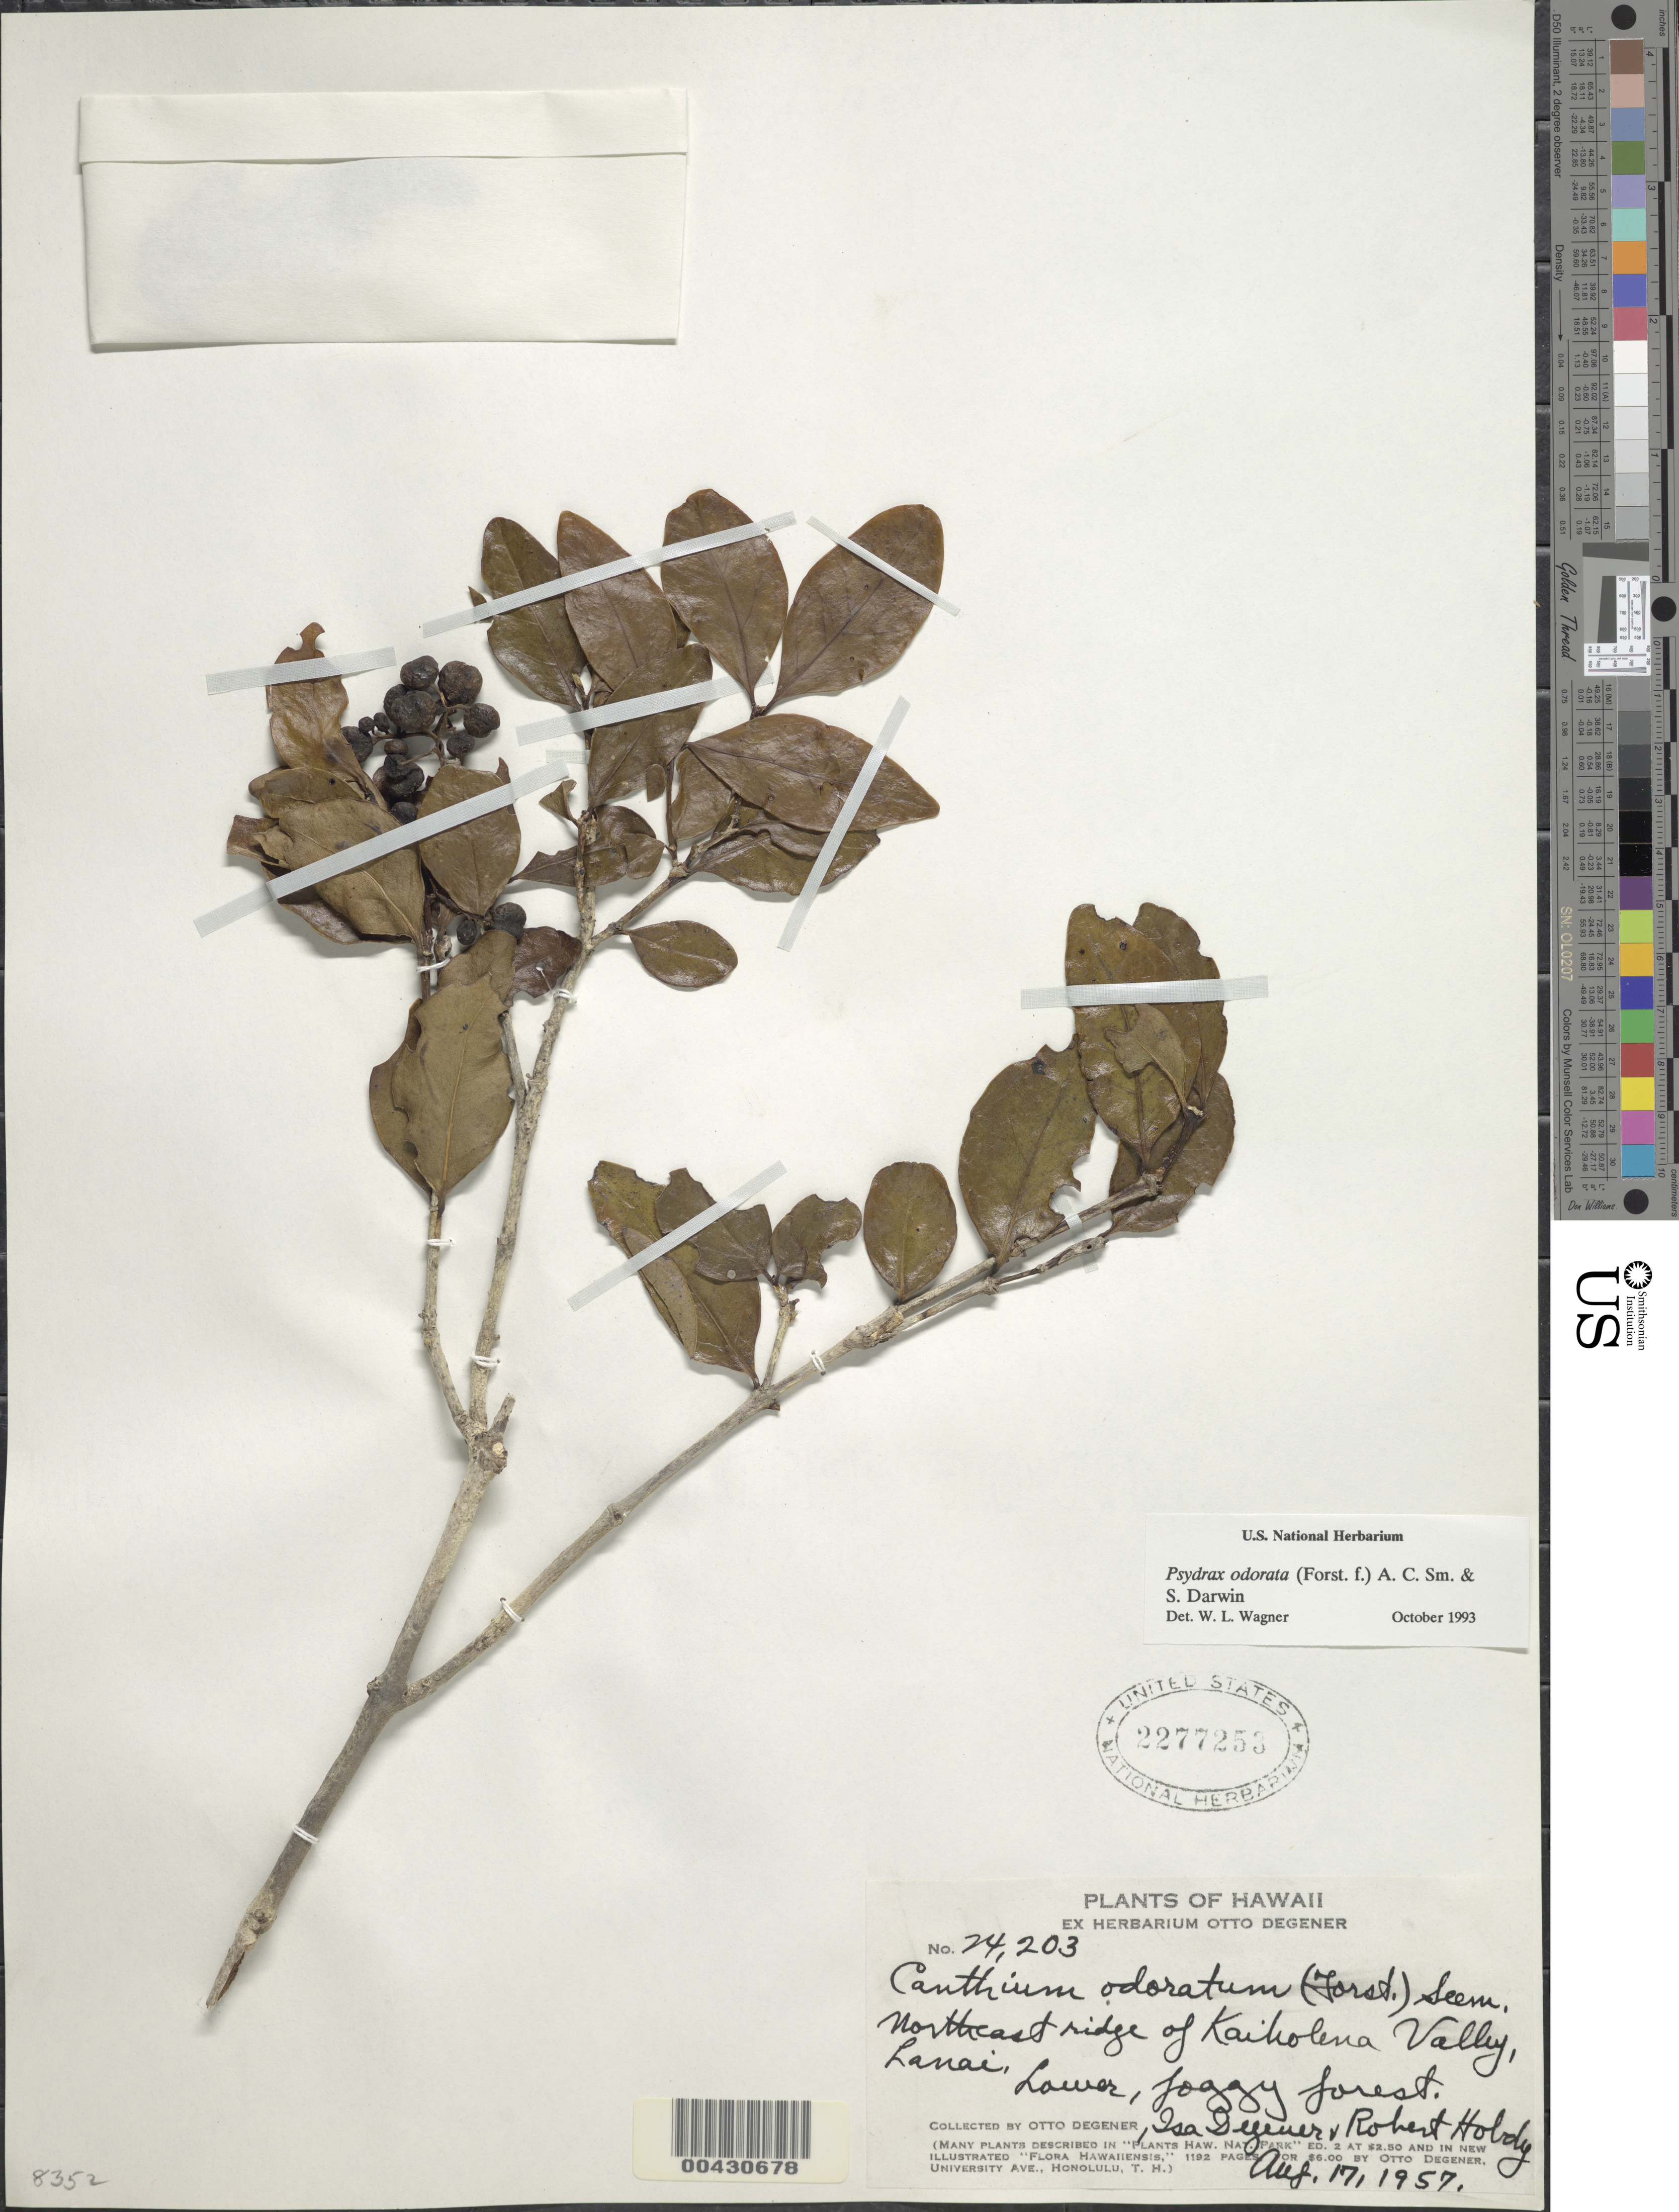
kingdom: Plantae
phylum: Tracheophyta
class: Magnoliopsida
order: Gentianales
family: Rubiaceae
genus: Psydrax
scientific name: Psydrax odorata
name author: (G. Forst.) A.C. Sm. & S.P. Darwin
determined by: Wagner, W. L., (BOT), Smithsonian Institution - National Museum of Natural History (UNITED STATES)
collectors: O. Degener, I. Degener & R. Hobdy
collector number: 24203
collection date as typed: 17 Aug 1957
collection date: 1957-08-17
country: United States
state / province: Hawaii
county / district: Maui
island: Lana'i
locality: NE ridge of Kaiholena Valley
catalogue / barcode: US 2277253